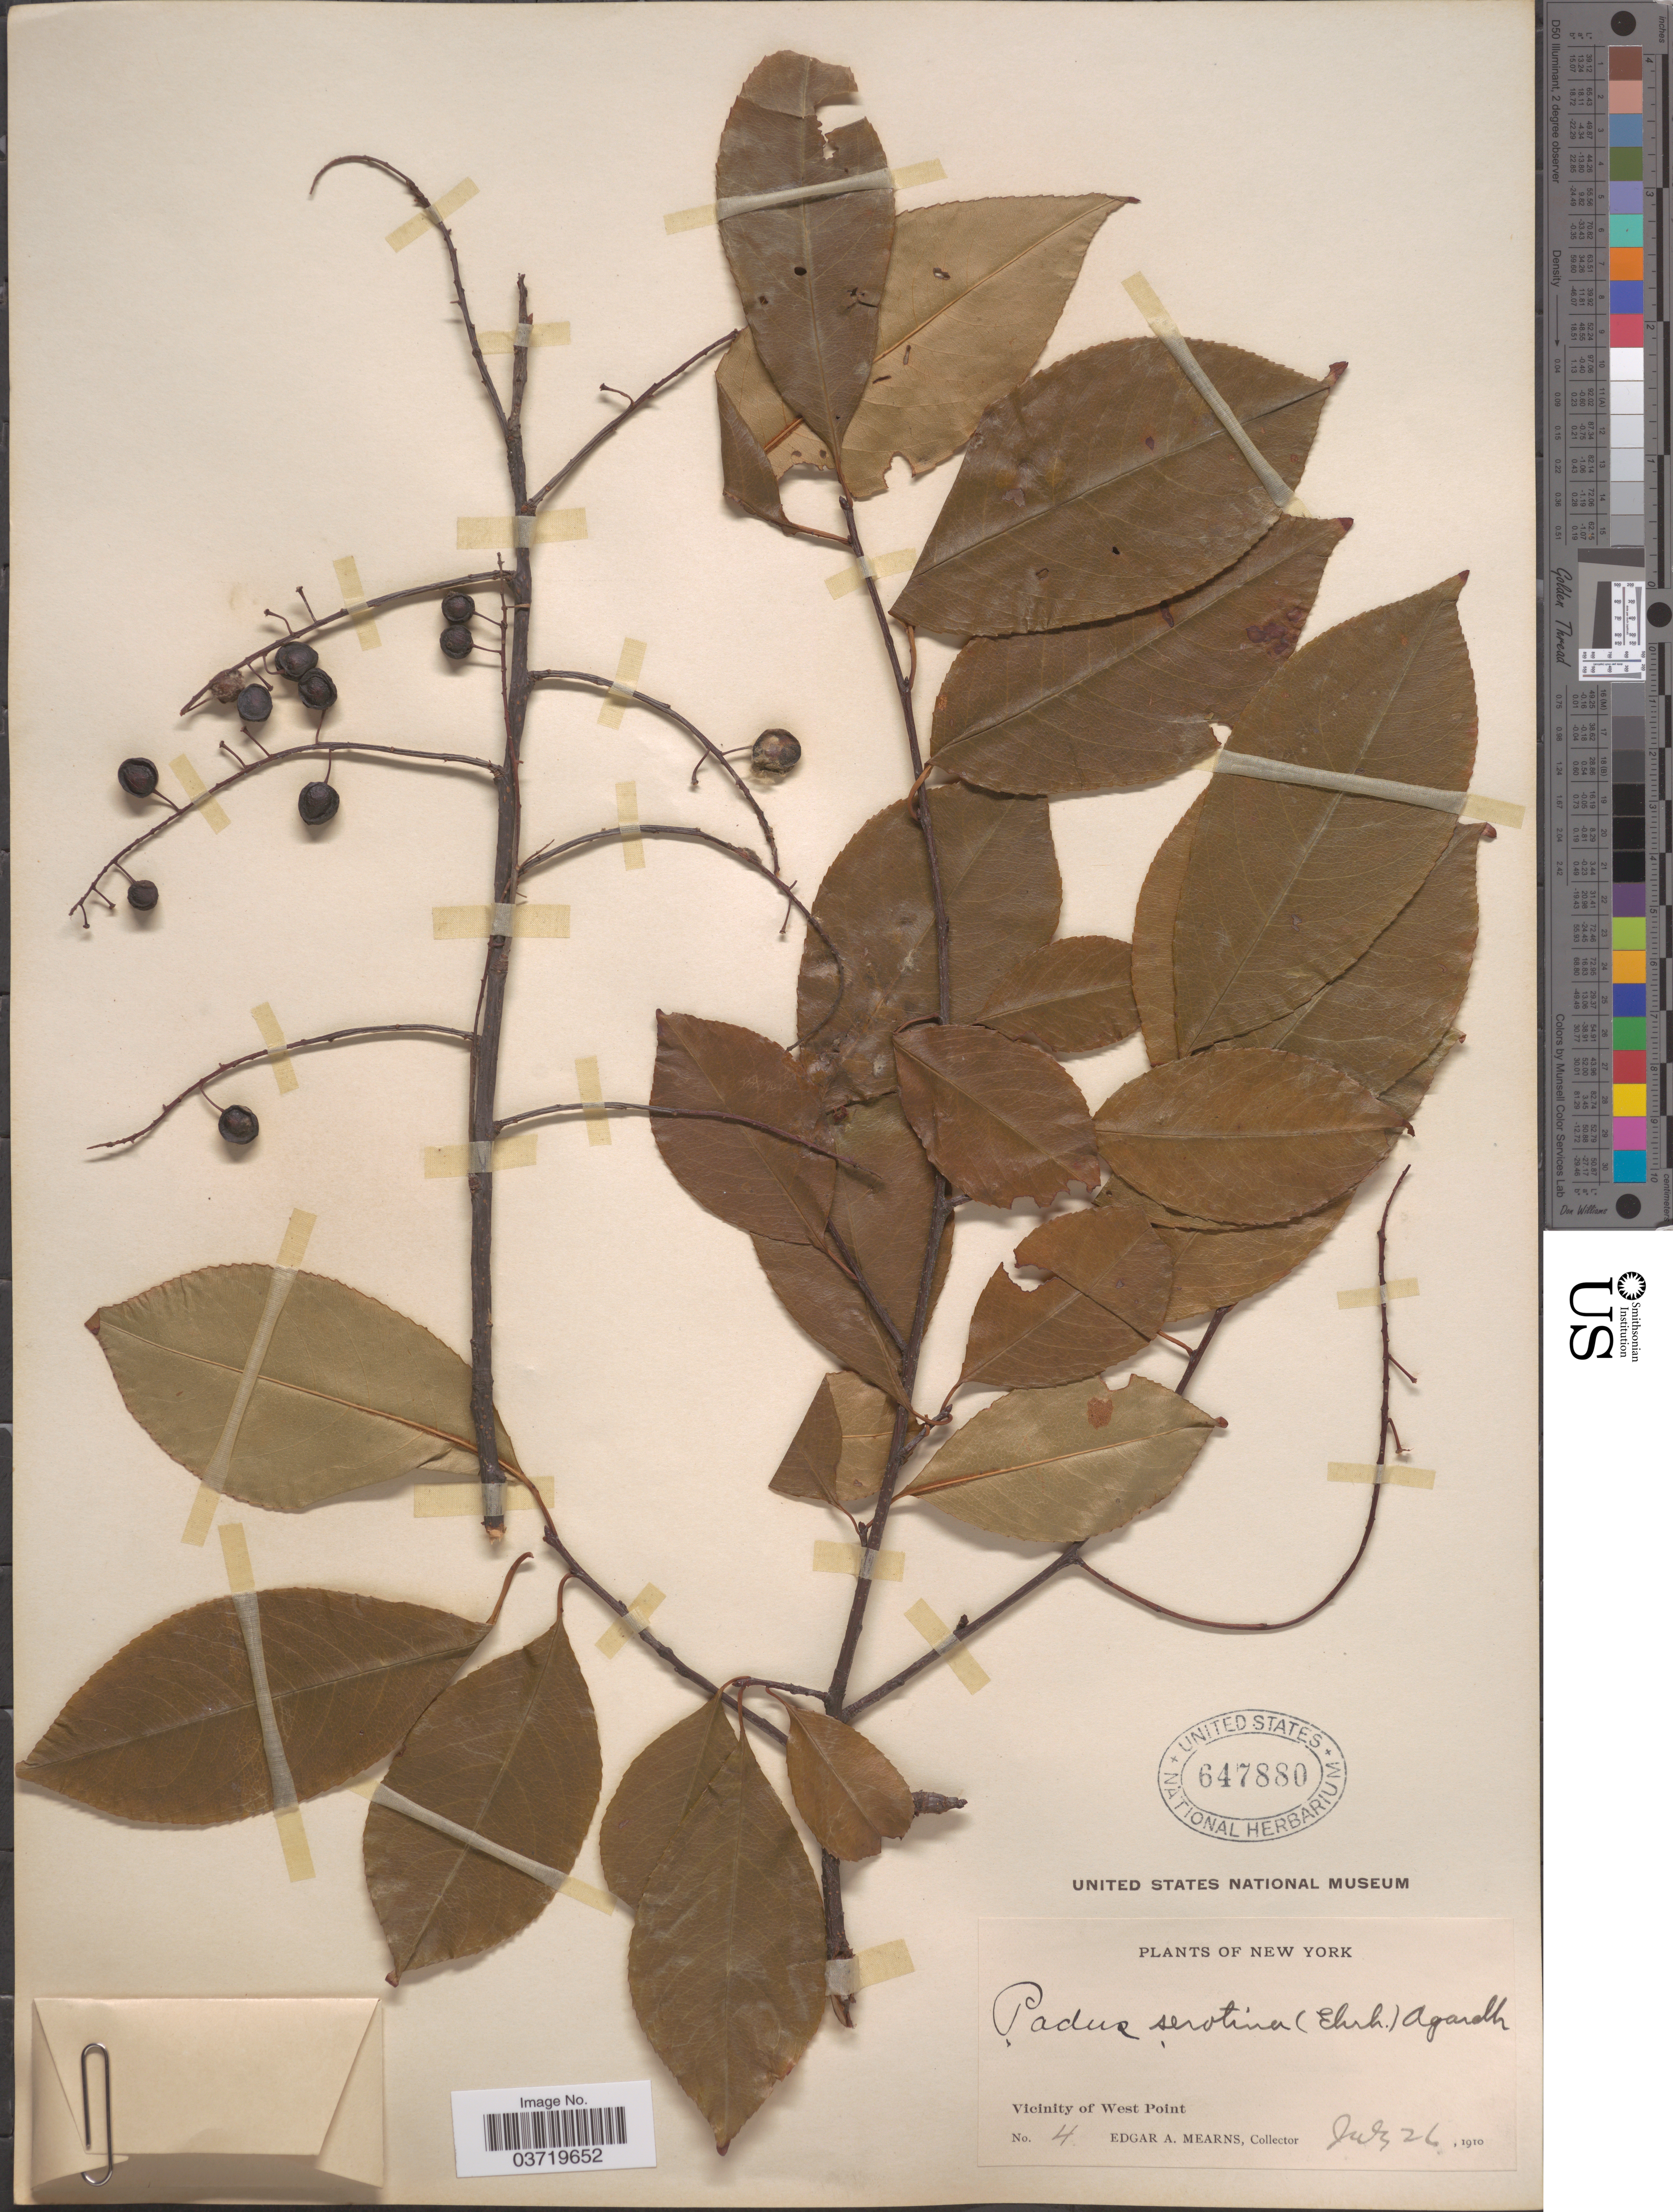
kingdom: Plantae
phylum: Tracheophyta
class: Magnoliopsida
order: Rosales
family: Rosaceae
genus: Prunus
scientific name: Prunus serotina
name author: Ehrh.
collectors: E. A. Mearns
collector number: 4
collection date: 1910-07-26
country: United States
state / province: New York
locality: Vicinity of West Point.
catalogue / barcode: US 647880